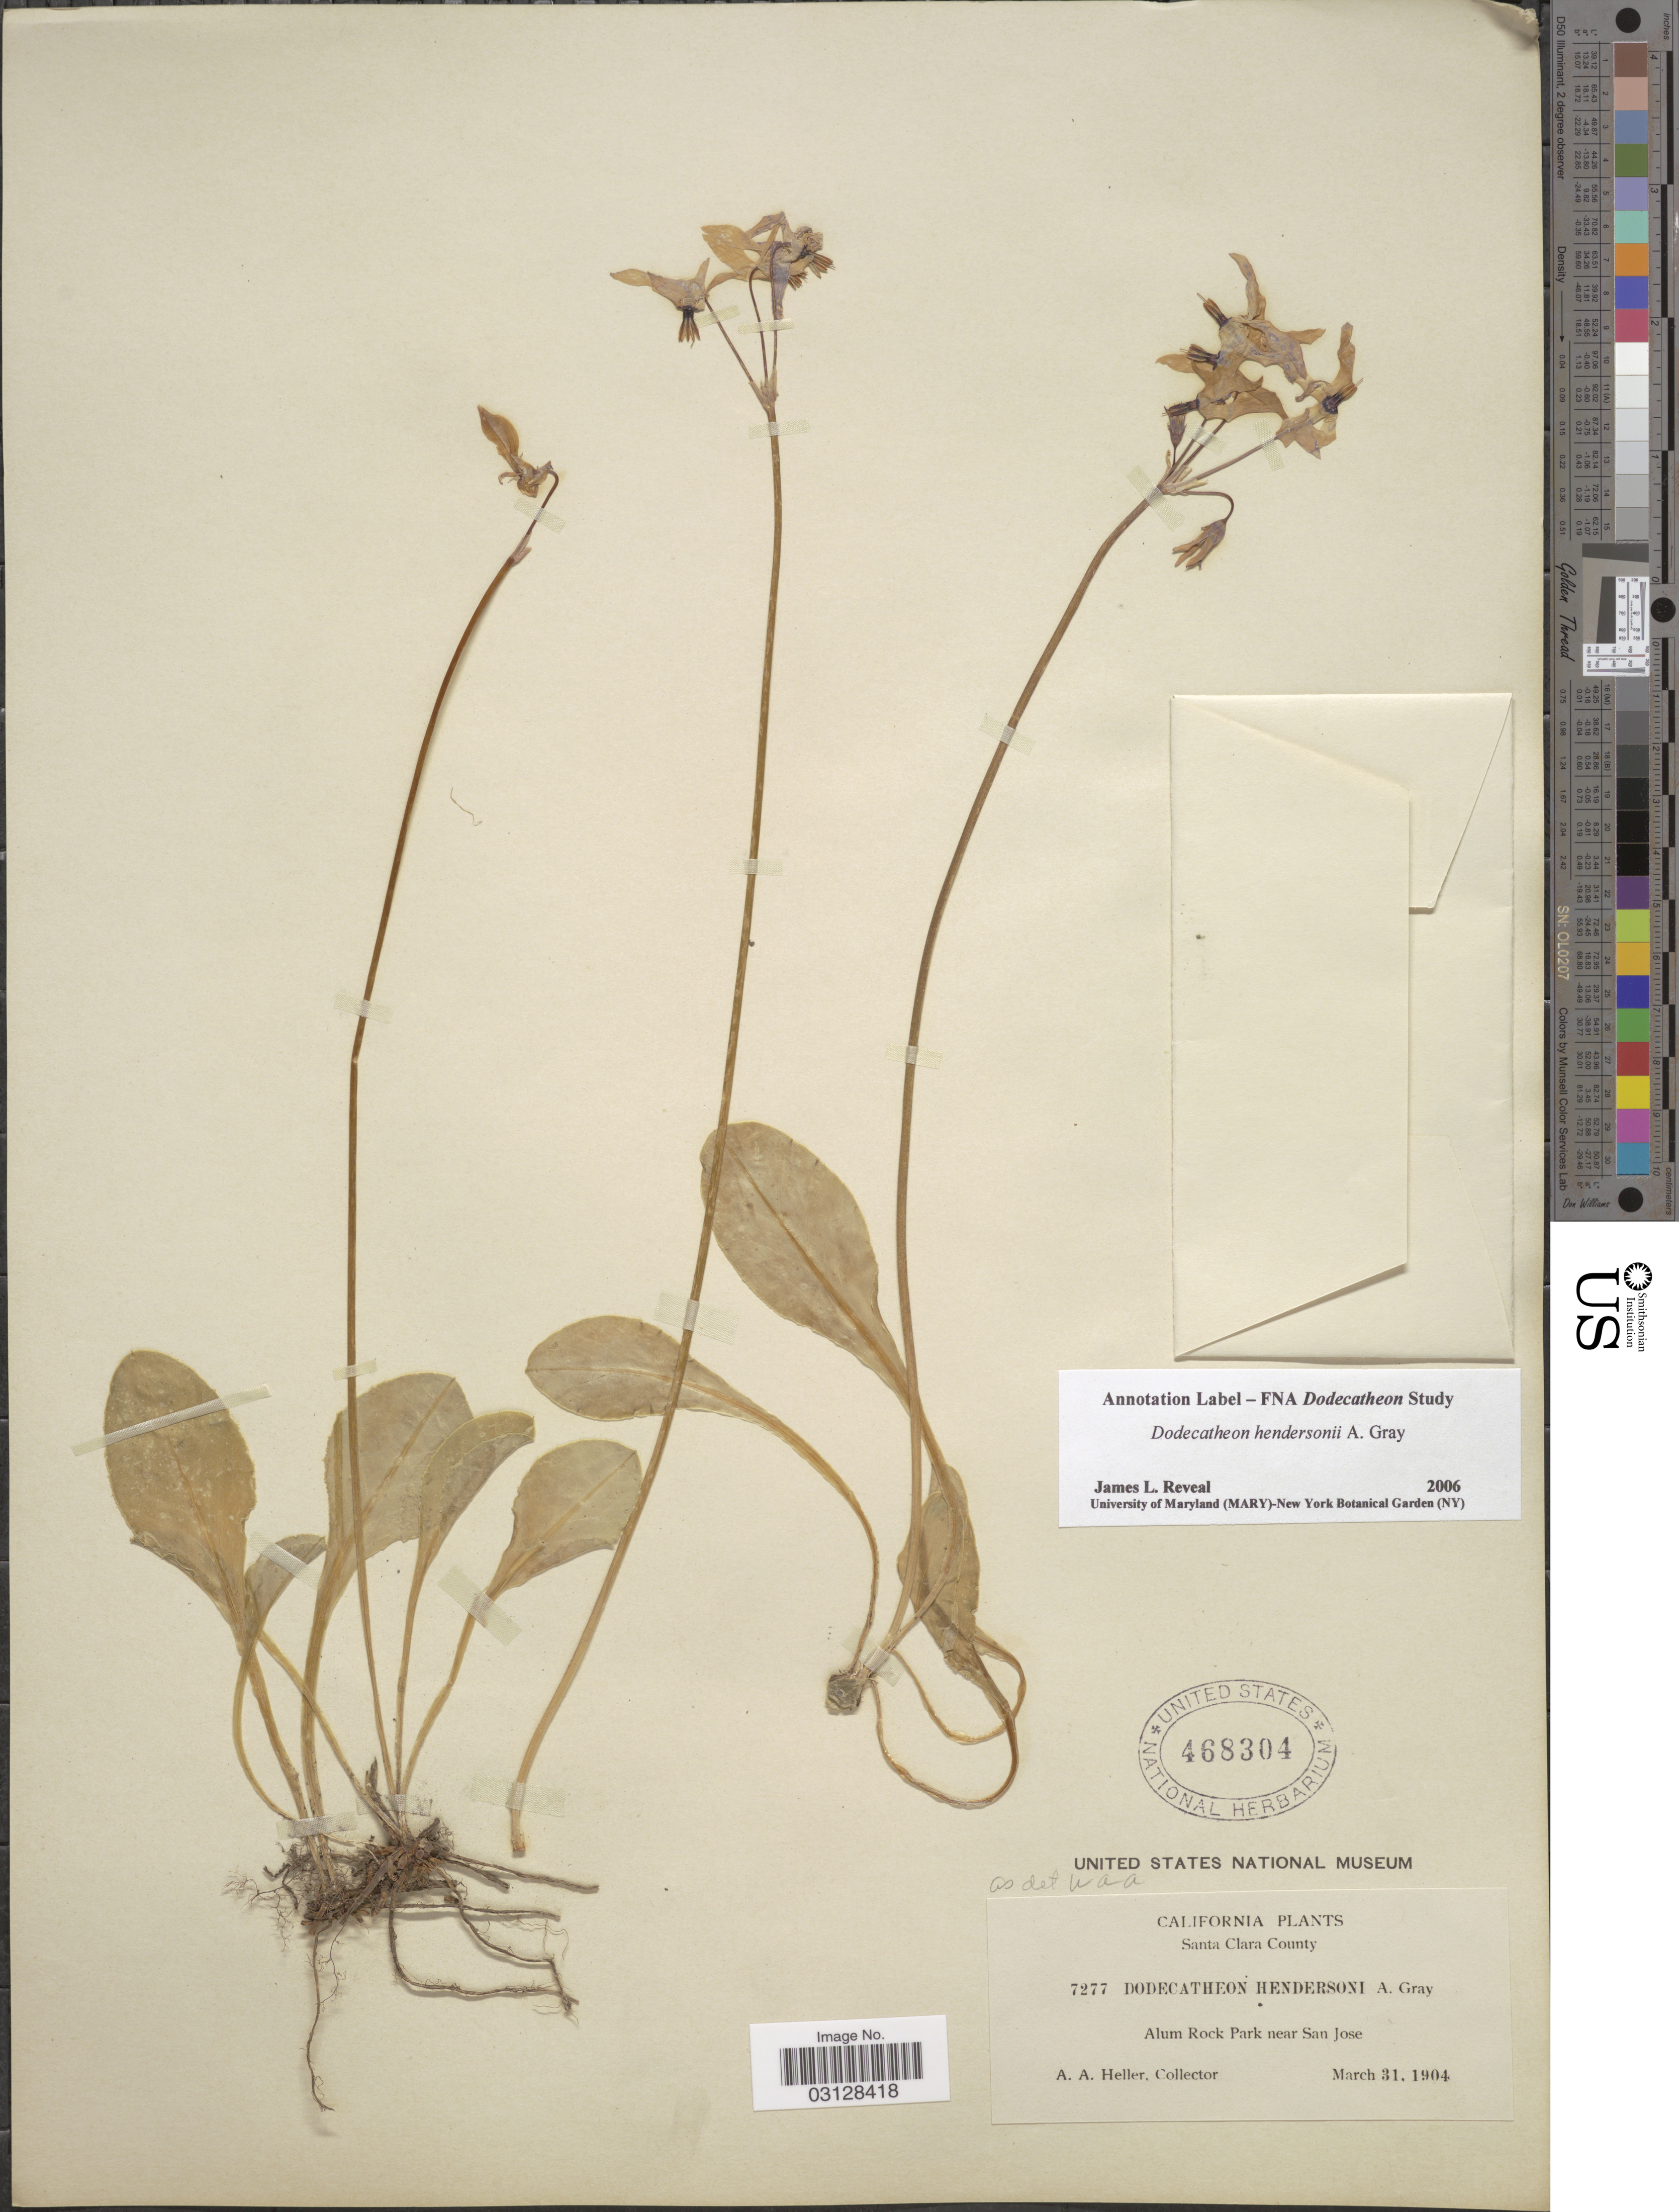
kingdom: Plantae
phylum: Tracheophyta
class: Magnoliopsida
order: Ericales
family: Primulaceae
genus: Dodecatheon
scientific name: Dodecatheon hendersonii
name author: A. Gray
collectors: A. A. Heller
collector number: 7277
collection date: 1904-03-31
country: United States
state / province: California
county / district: Santa Clara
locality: Santa Clara County. Alum Rock Park near San Jose.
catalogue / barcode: US 468304